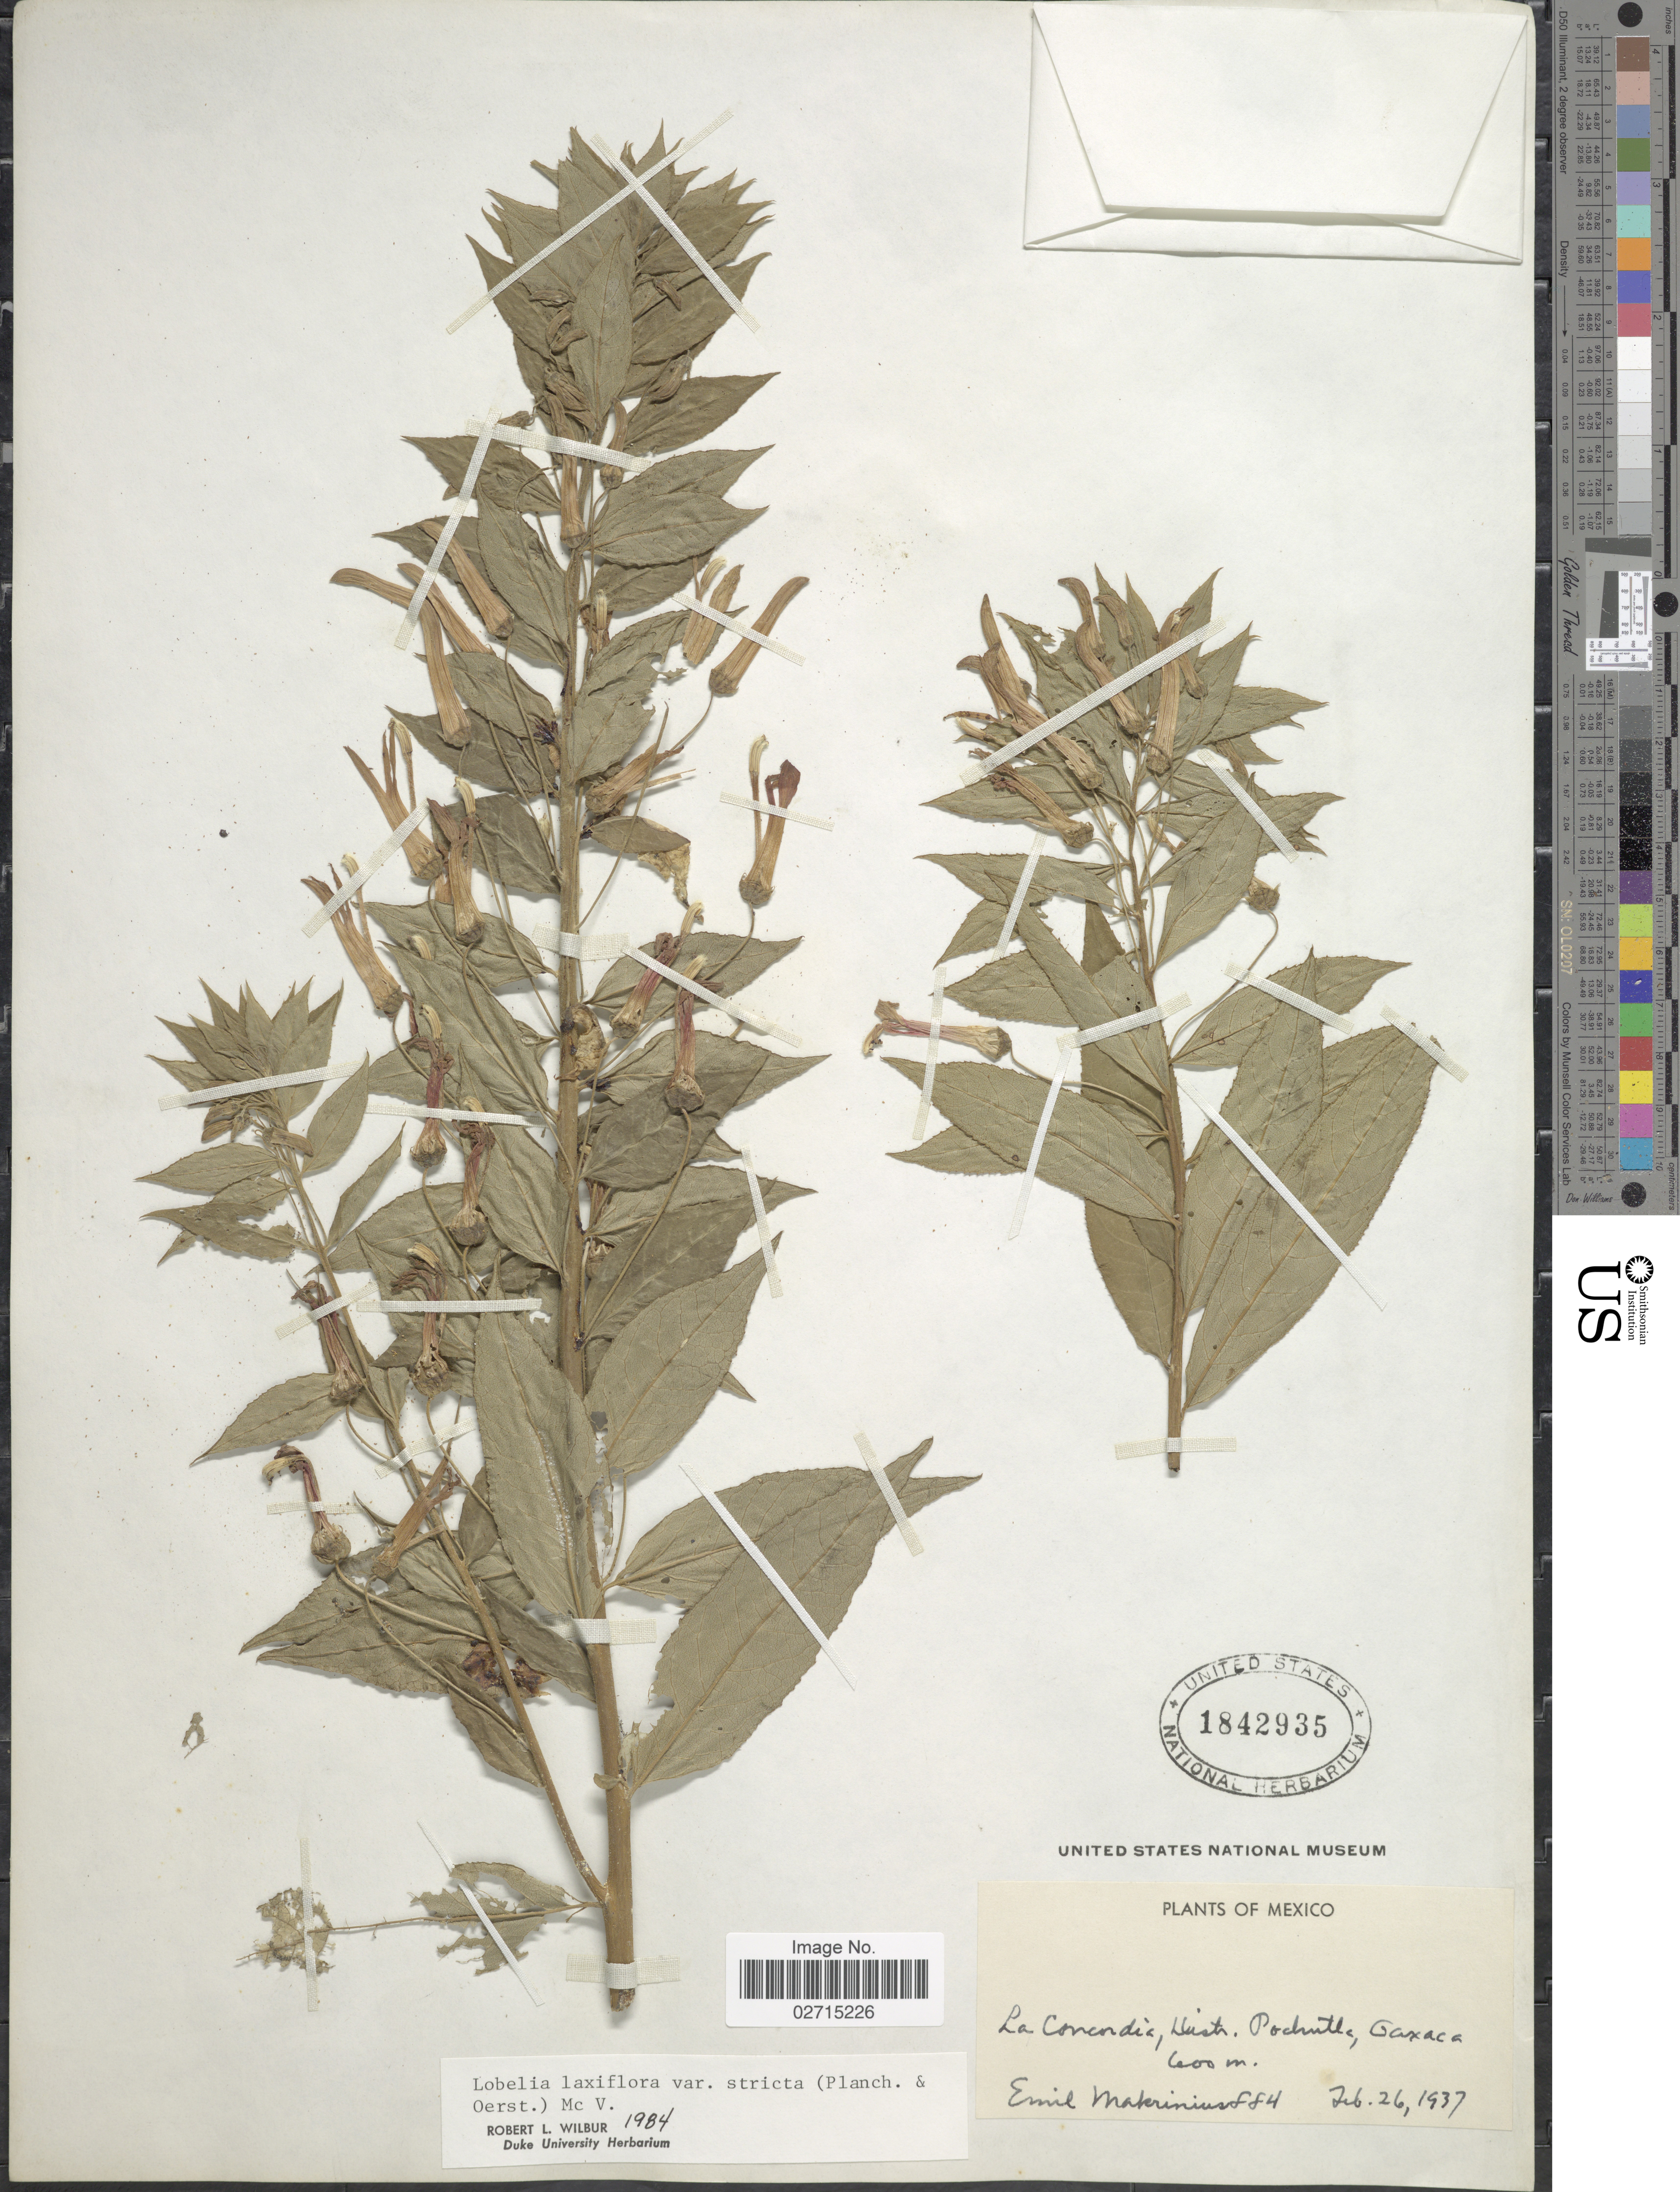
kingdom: Plantae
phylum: Tracheophyta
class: Magnoliopsida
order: Asterales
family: Campanulaceae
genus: Lobelia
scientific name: Lobelia laxiflora var. stricta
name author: (Planch. & Oerst.) McVaugh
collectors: E. Makrinius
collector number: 884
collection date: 1937-02-26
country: Mexico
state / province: Oaxaca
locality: La Concordia, Distr Pochutla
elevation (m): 600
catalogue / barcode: US 1842935